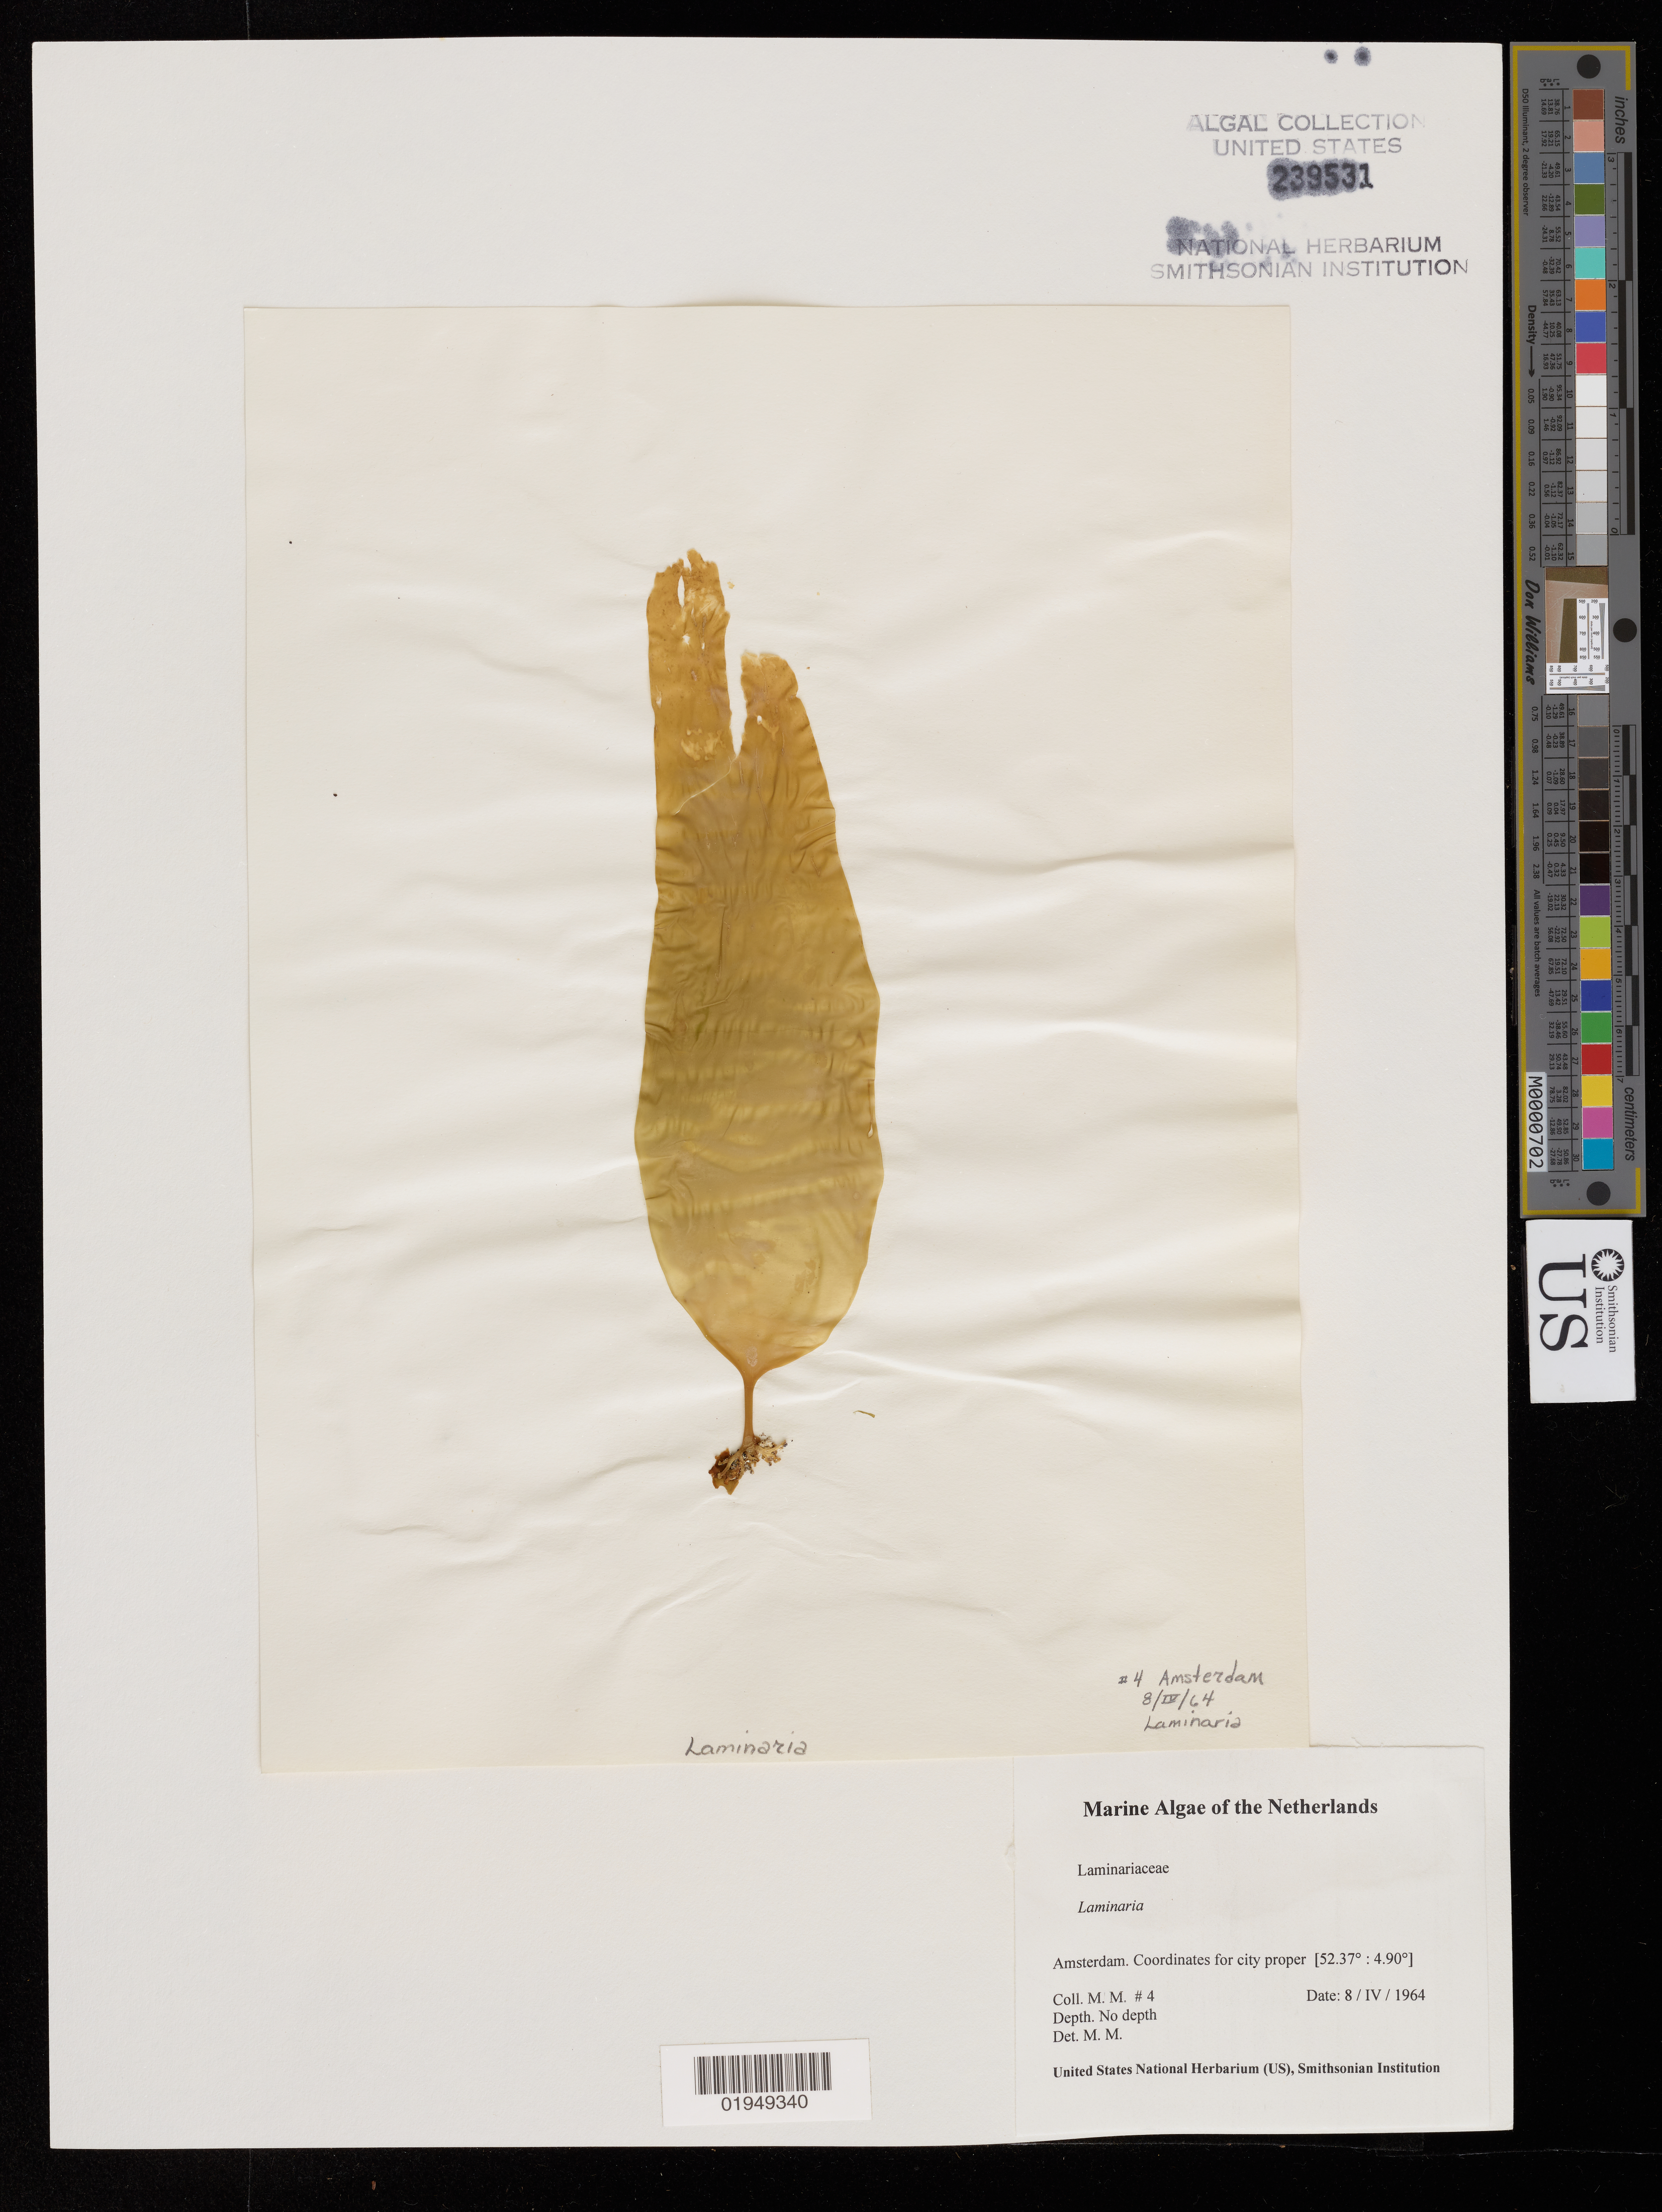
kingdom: Chromista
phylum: Ochrophyta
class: Phaeophyceae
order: Laminariales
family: Laminariaceae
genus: Laminaria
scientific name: Laminaria sp.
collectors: M. M.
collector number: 4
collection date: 1964-04-08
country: Netherlands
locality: Amsterdam. Coordinates for city proper [52.37° : 4.90°]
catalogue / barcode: US 239531